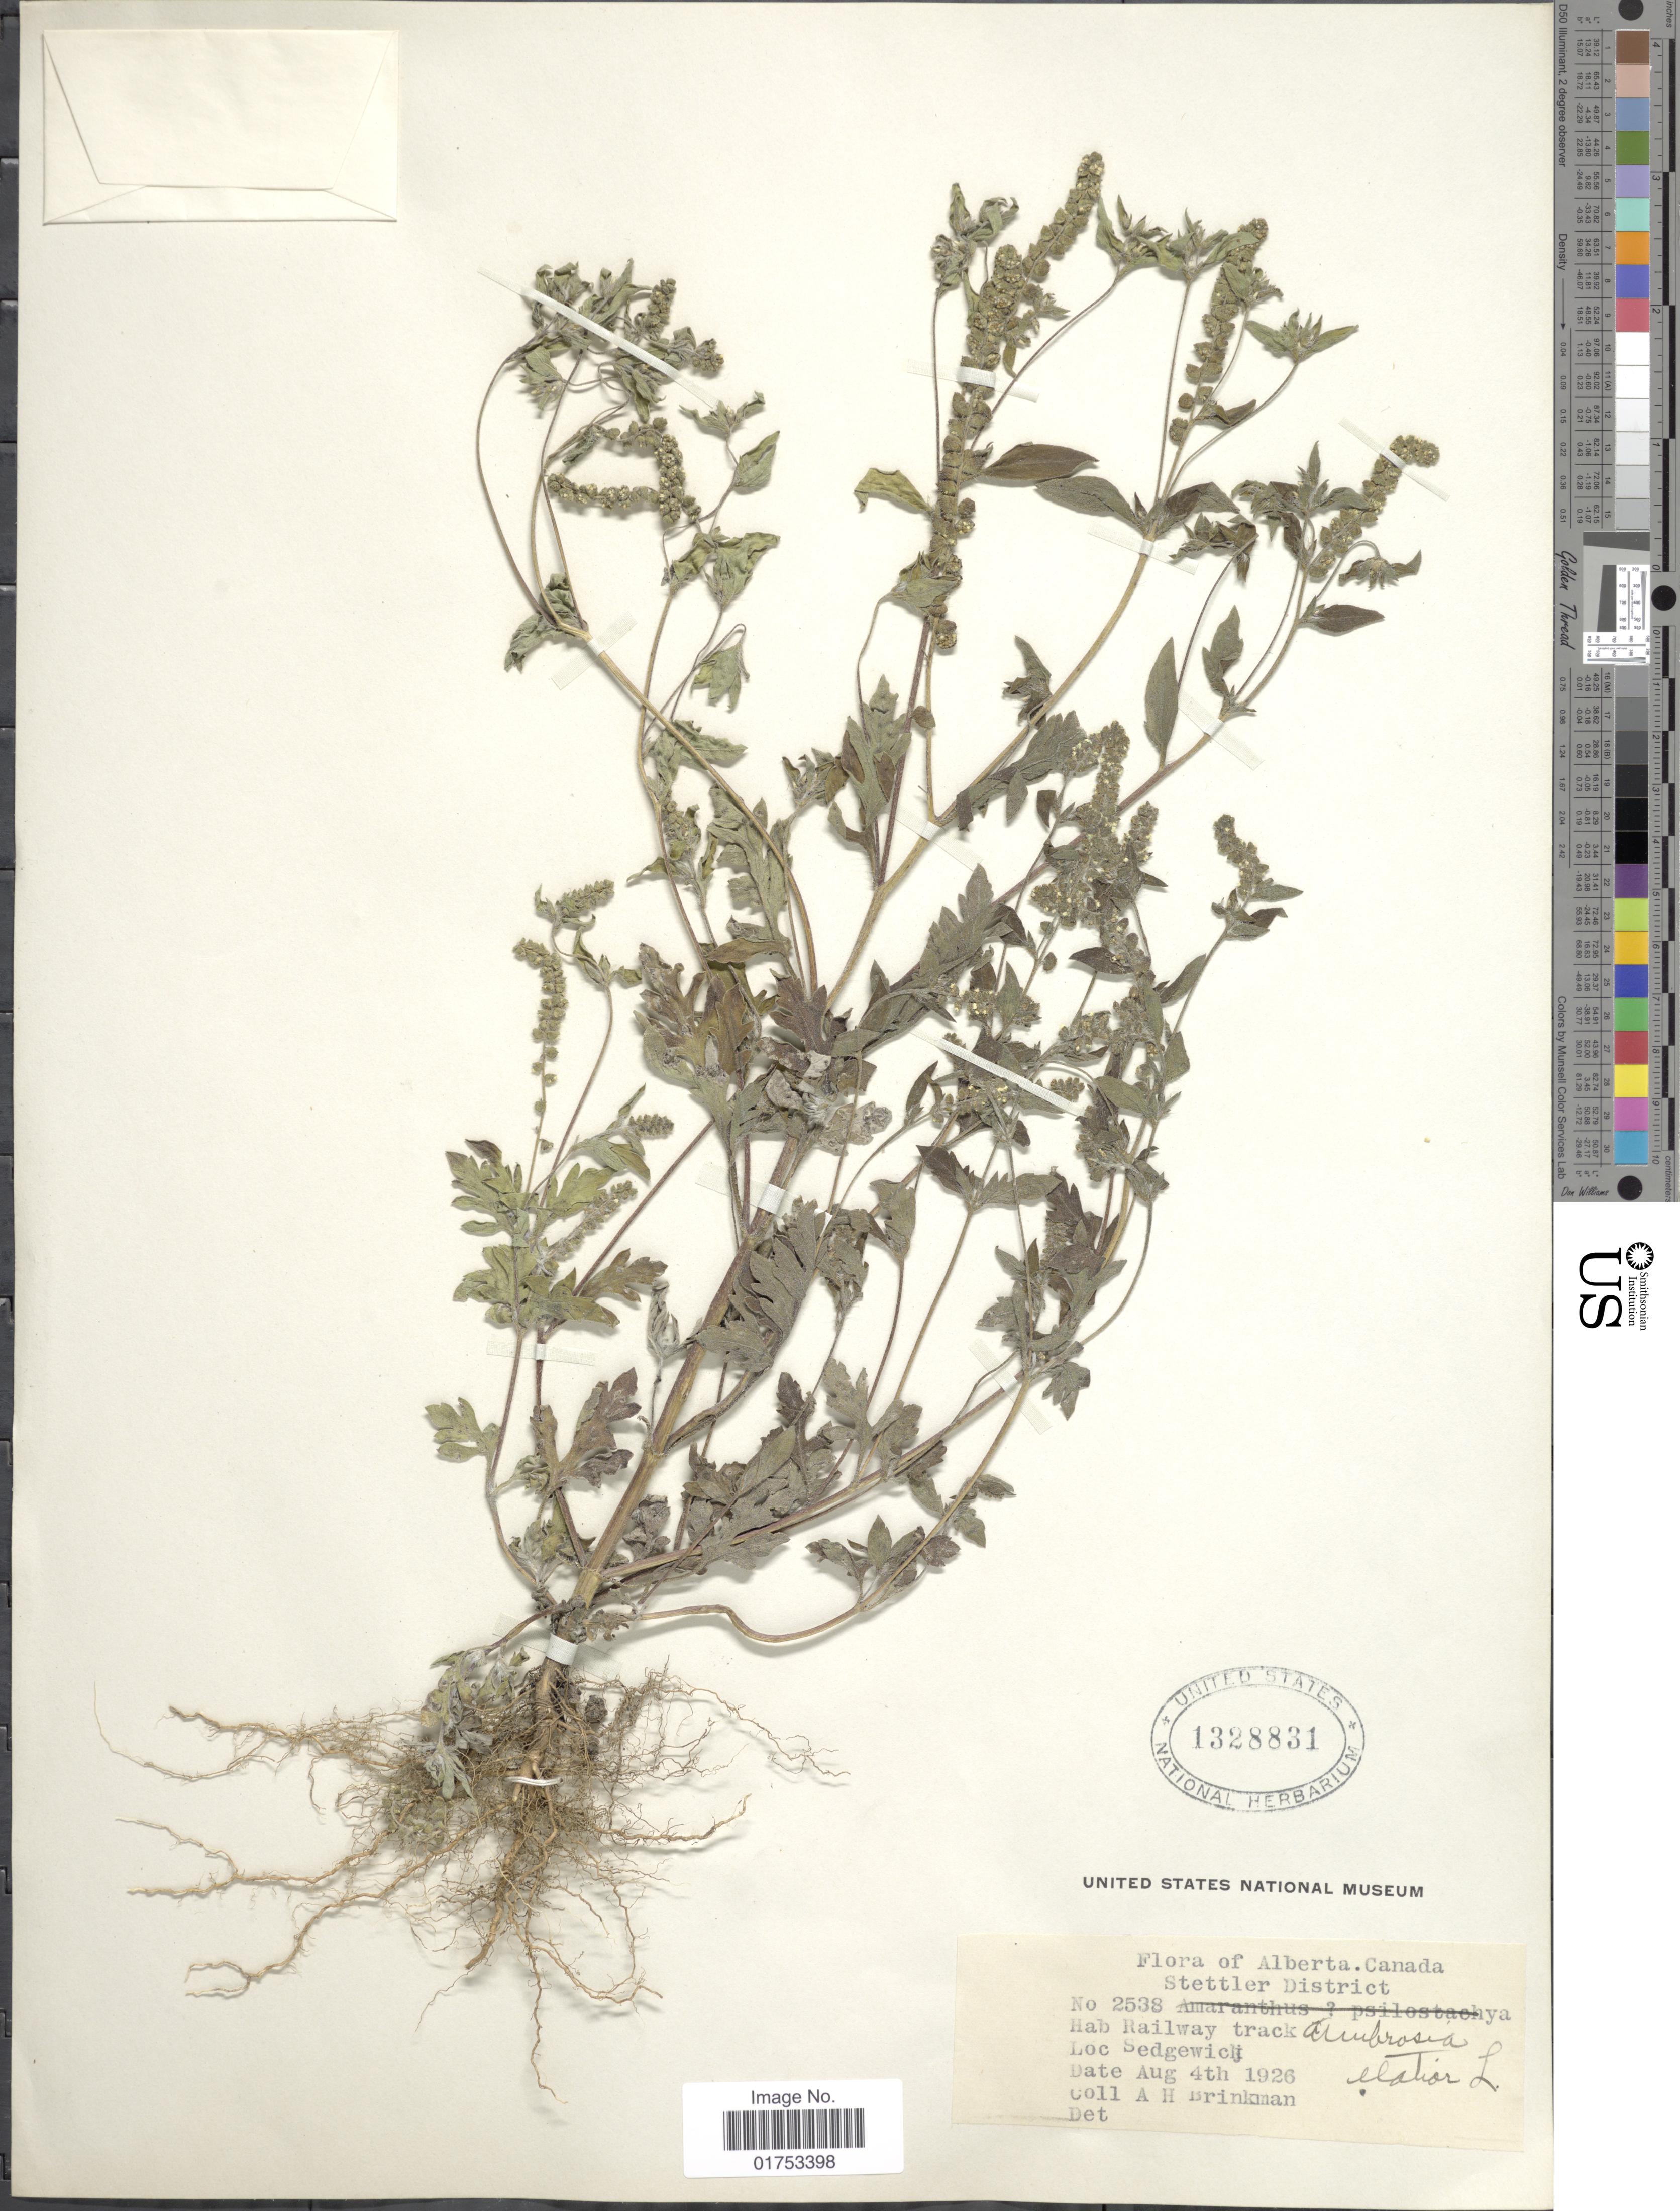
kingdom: Plantae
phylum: Tracheophyta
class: Magnoliopsida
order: Asterales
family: Asteraceae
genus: Ambrosia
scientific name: Ambrosia artemisiifolia var. elatior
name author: (L.) Descourt.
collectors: A. Brinkman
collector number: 2538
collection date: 1926-08-04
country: Canada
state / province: Alberta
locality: Stettler District, Sedgewick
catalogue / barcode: US 1328831